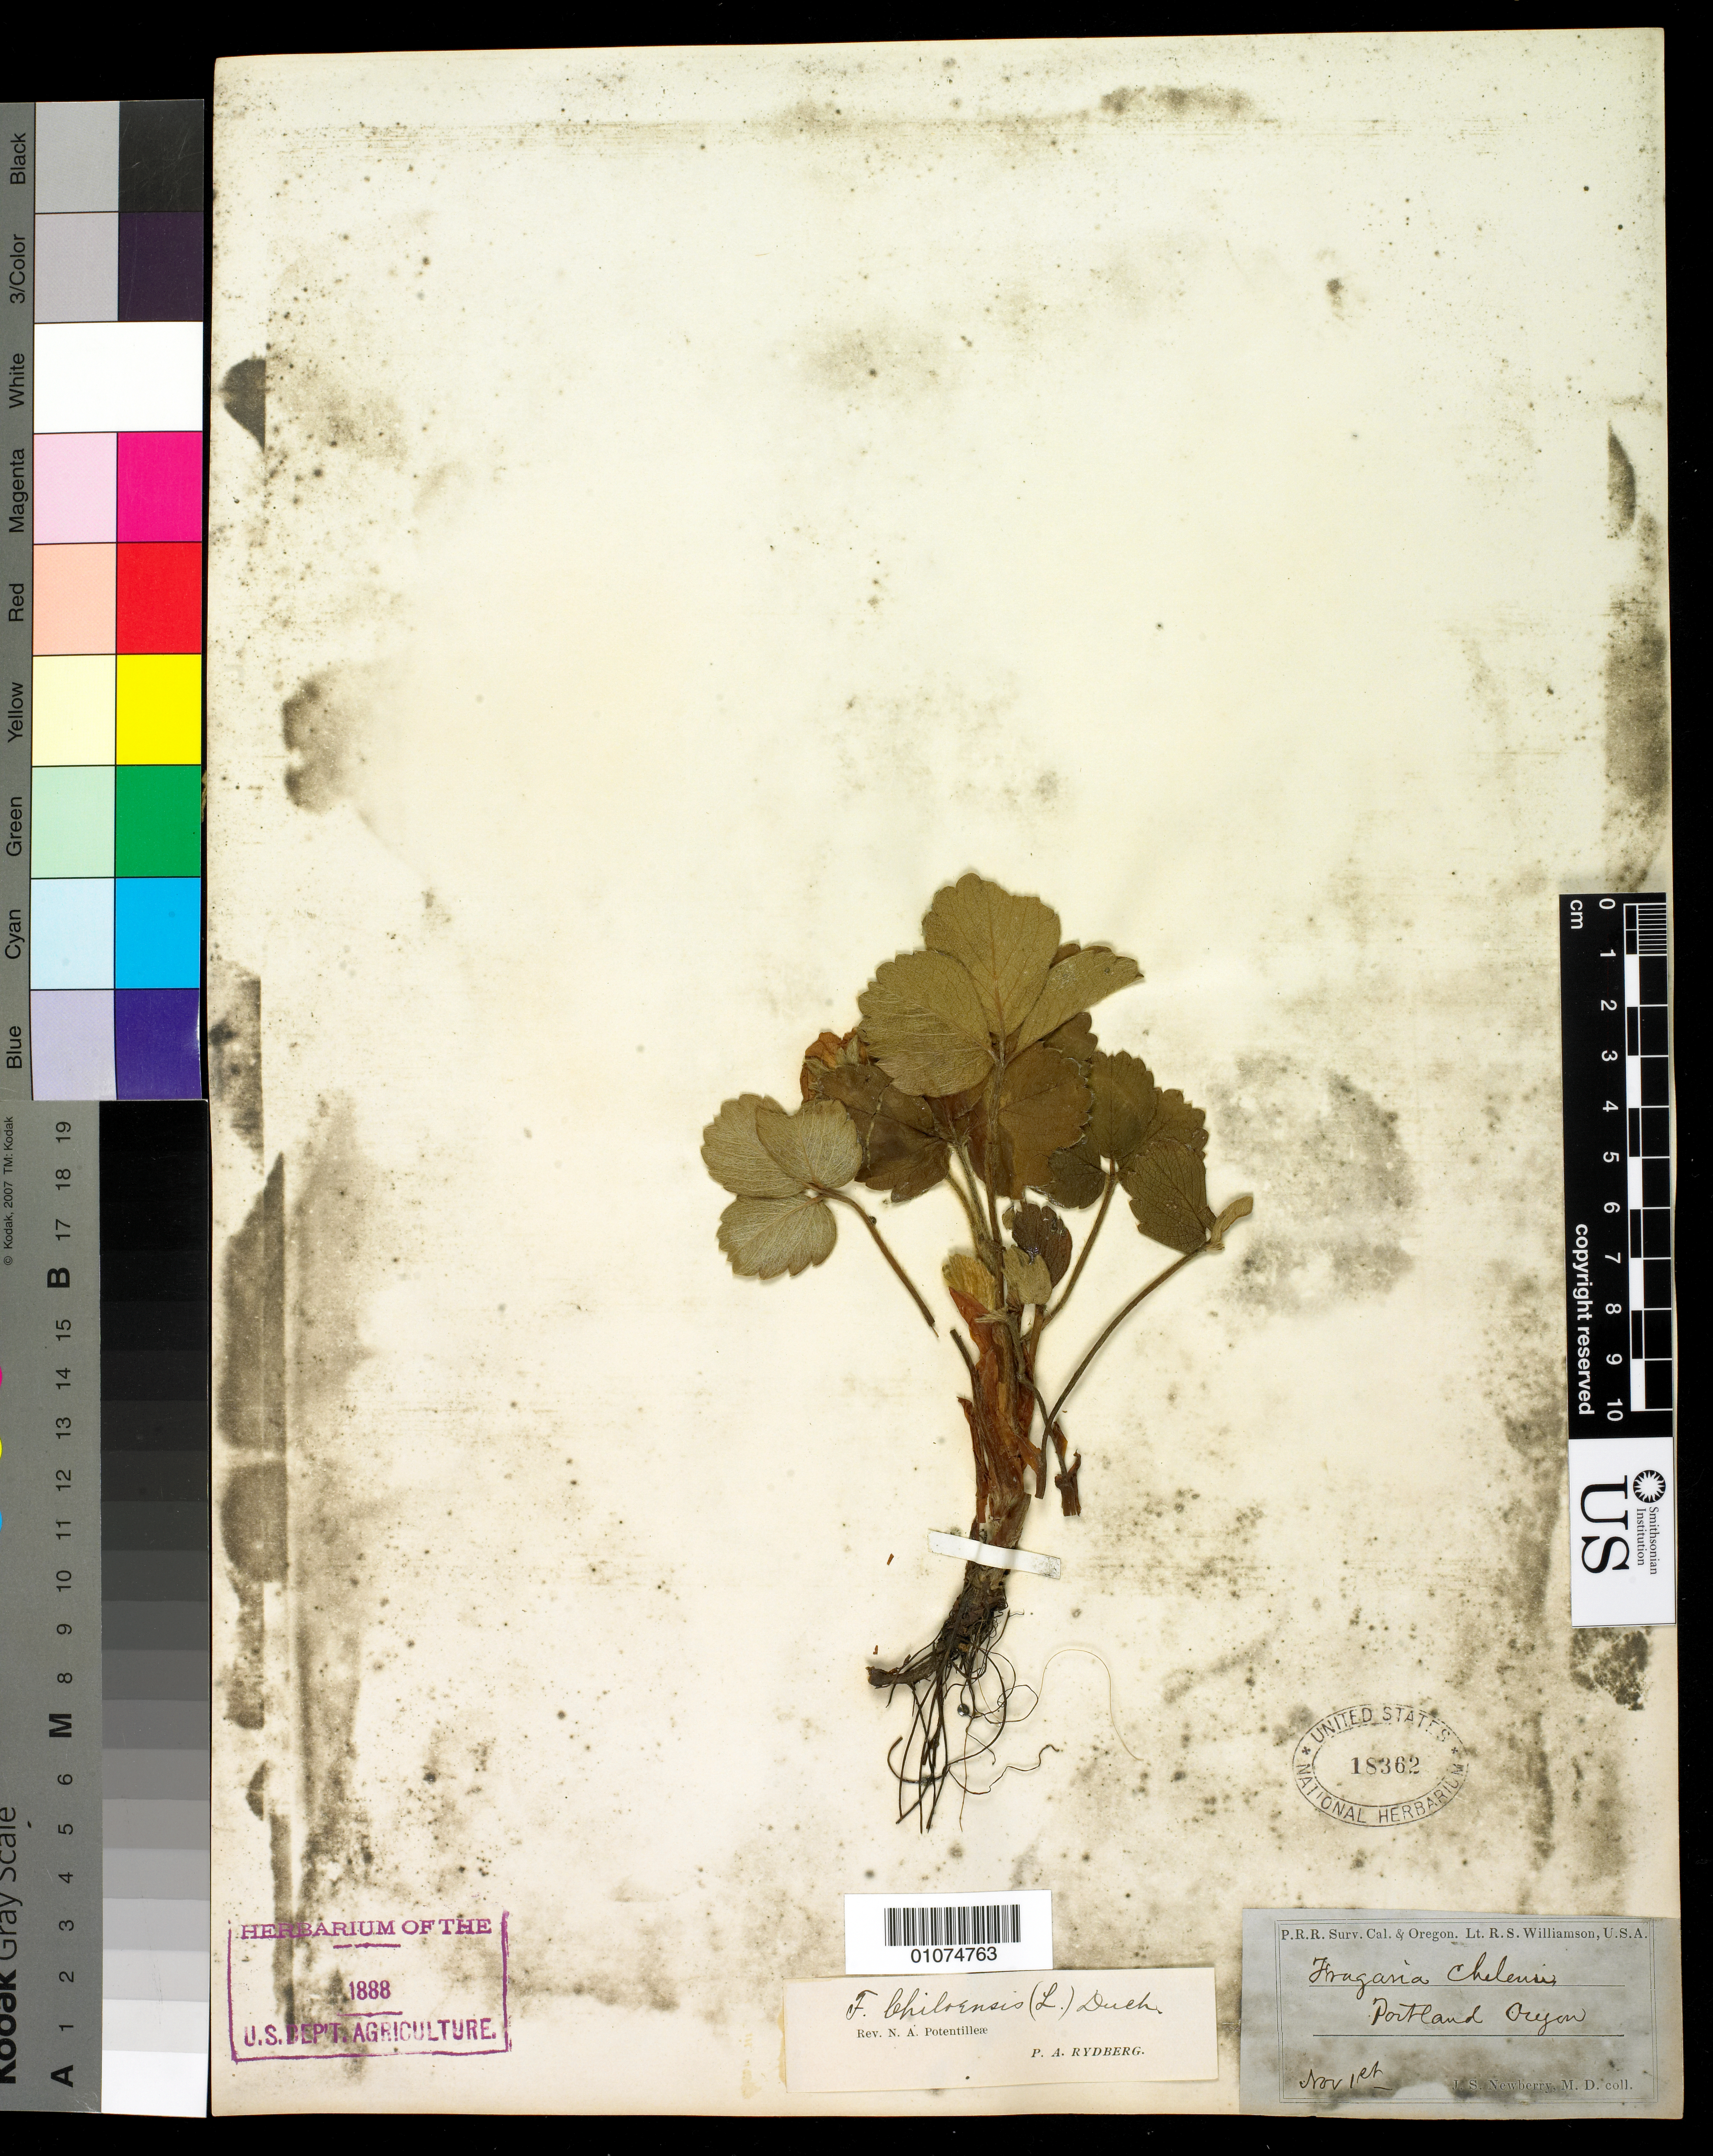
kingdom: Plantae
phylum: Tracheophyta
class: Magnoliopsida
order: Rosales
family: Rosaceae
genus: Fragaria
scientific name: Fragaria chiloensis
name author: (L.) Mill.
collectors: J. S. Newberry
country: United States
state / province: Oregon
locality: Portland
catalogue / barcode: US 18362